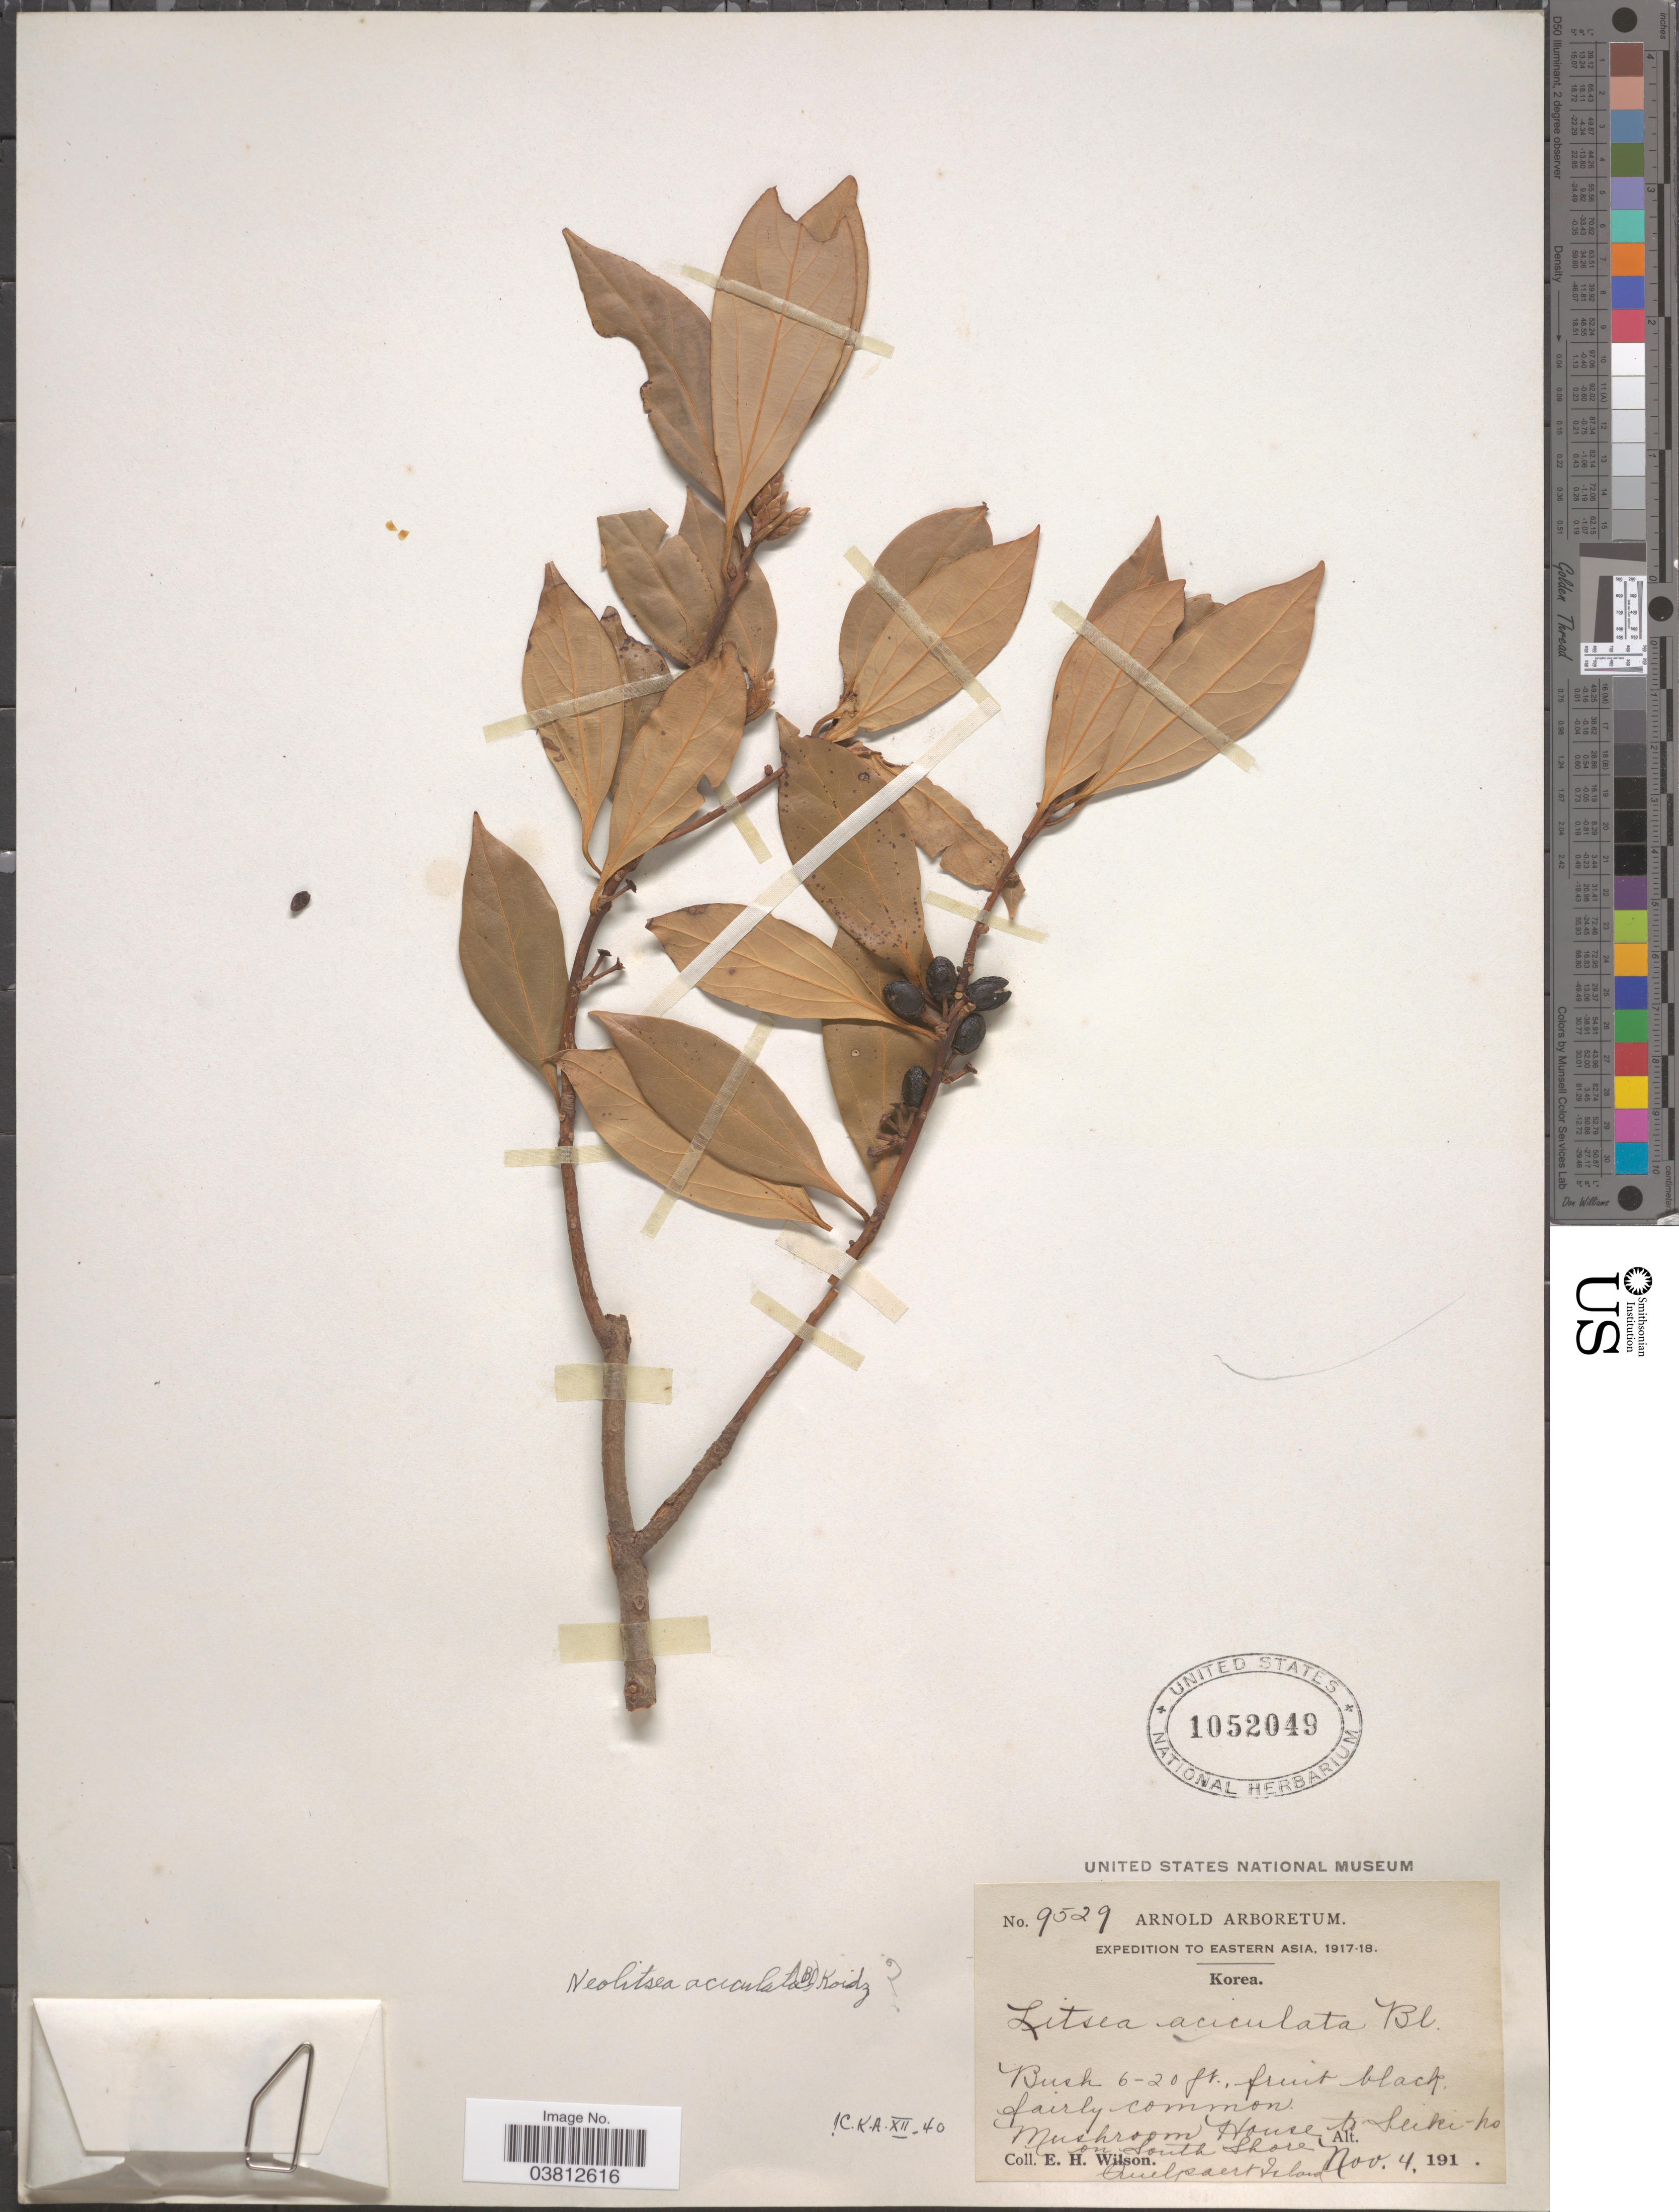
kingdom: Plantae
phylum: Tracheophyta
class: Magnoliopsida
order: Laurales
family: Lauraceae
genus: Neolitsea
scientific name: Neolitsea aciculata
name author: (Blume) Koidz.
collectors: E. Wilson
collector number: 9529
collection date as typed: Nov. 4. 191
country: South Korea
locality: Eastern Asia. Korea. Mushroom House to Seiki-ho on South Shore Quelpaert Island.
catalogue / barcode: US 1052049